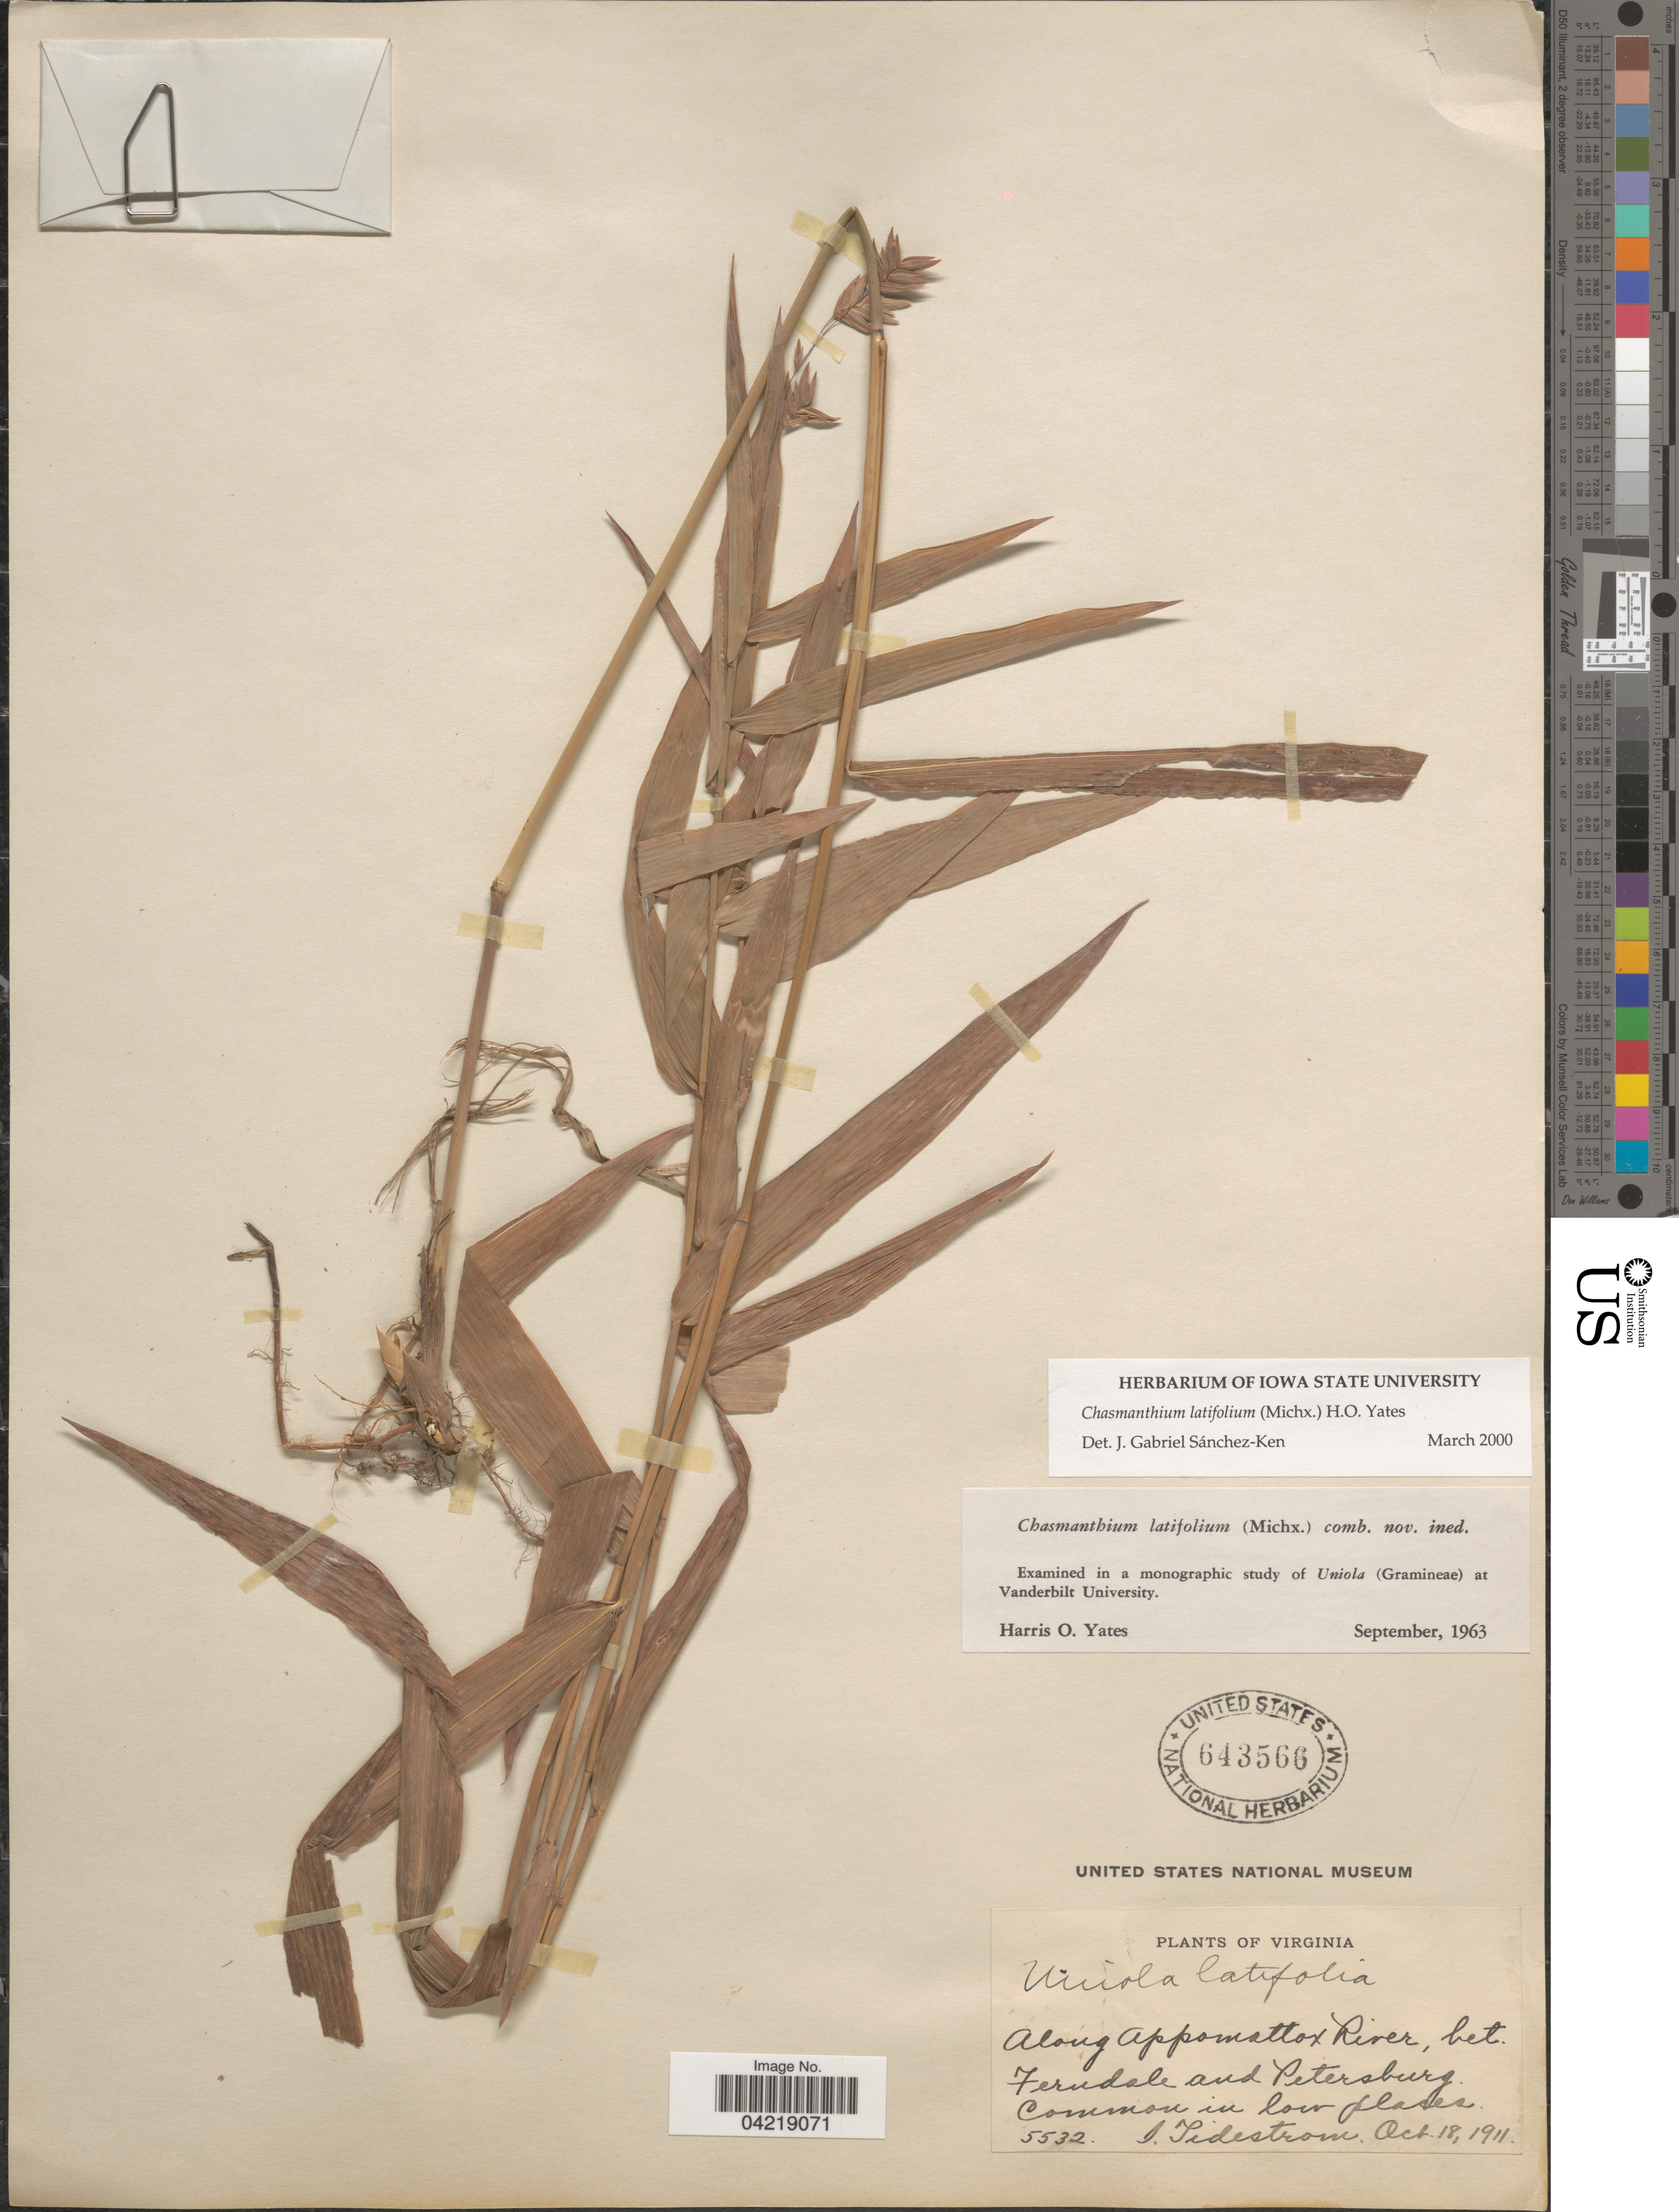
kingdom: Plantae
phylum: Tracheophyta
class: Liliopsida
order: Poales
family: Poaceae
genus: Chasmanthium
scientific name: Chasmanthium latifolium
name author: (Michx.) H.O. Yates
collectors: I. F. Tidestrom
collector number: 5532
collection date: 1911-10-18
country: United States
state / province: Virginia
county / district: Dinwiddie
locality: Along Appomattox River, bet. Ferndale and Petersburg. Common in low places.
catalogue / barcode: US 643566